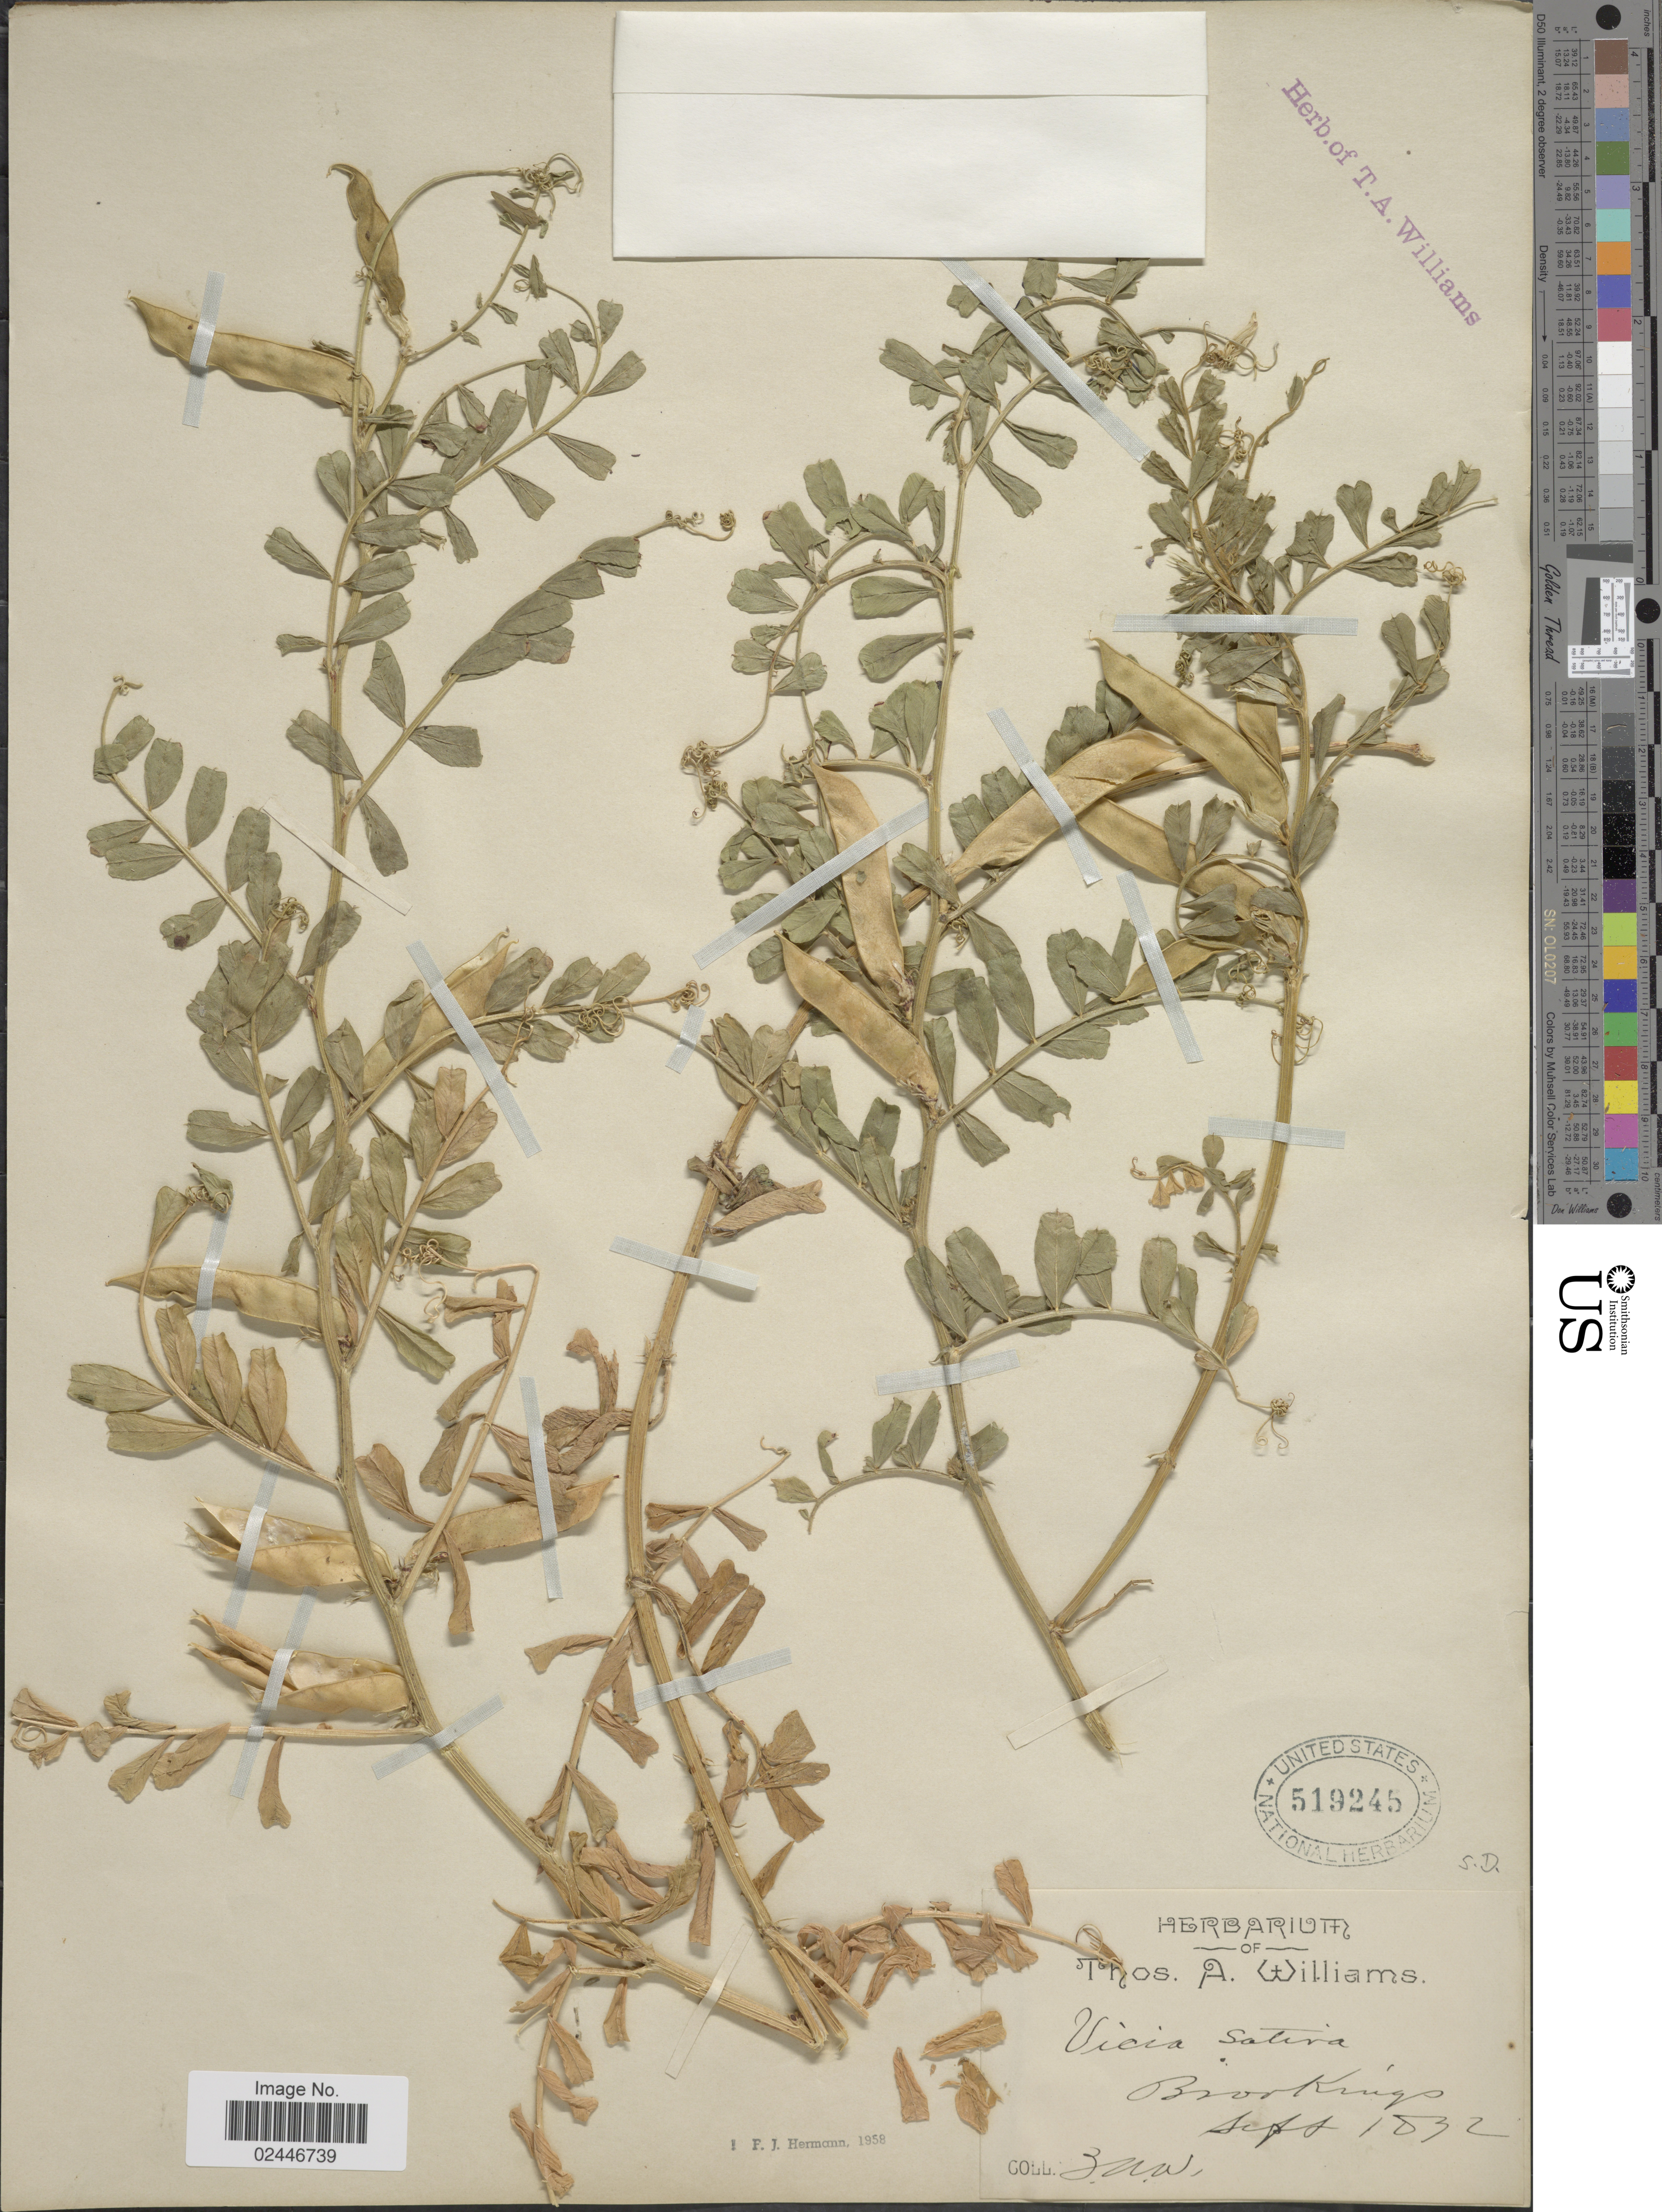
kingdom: Plantae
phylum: Tracheophyta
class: Magnoliopsida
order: Fabales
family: Fabaceae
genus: Vicia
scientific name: Vicia sativa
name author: L.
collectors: T. A. Williams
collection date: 1832-09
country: United States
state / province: South Dakota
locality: Brookings.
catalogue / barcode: US 519245